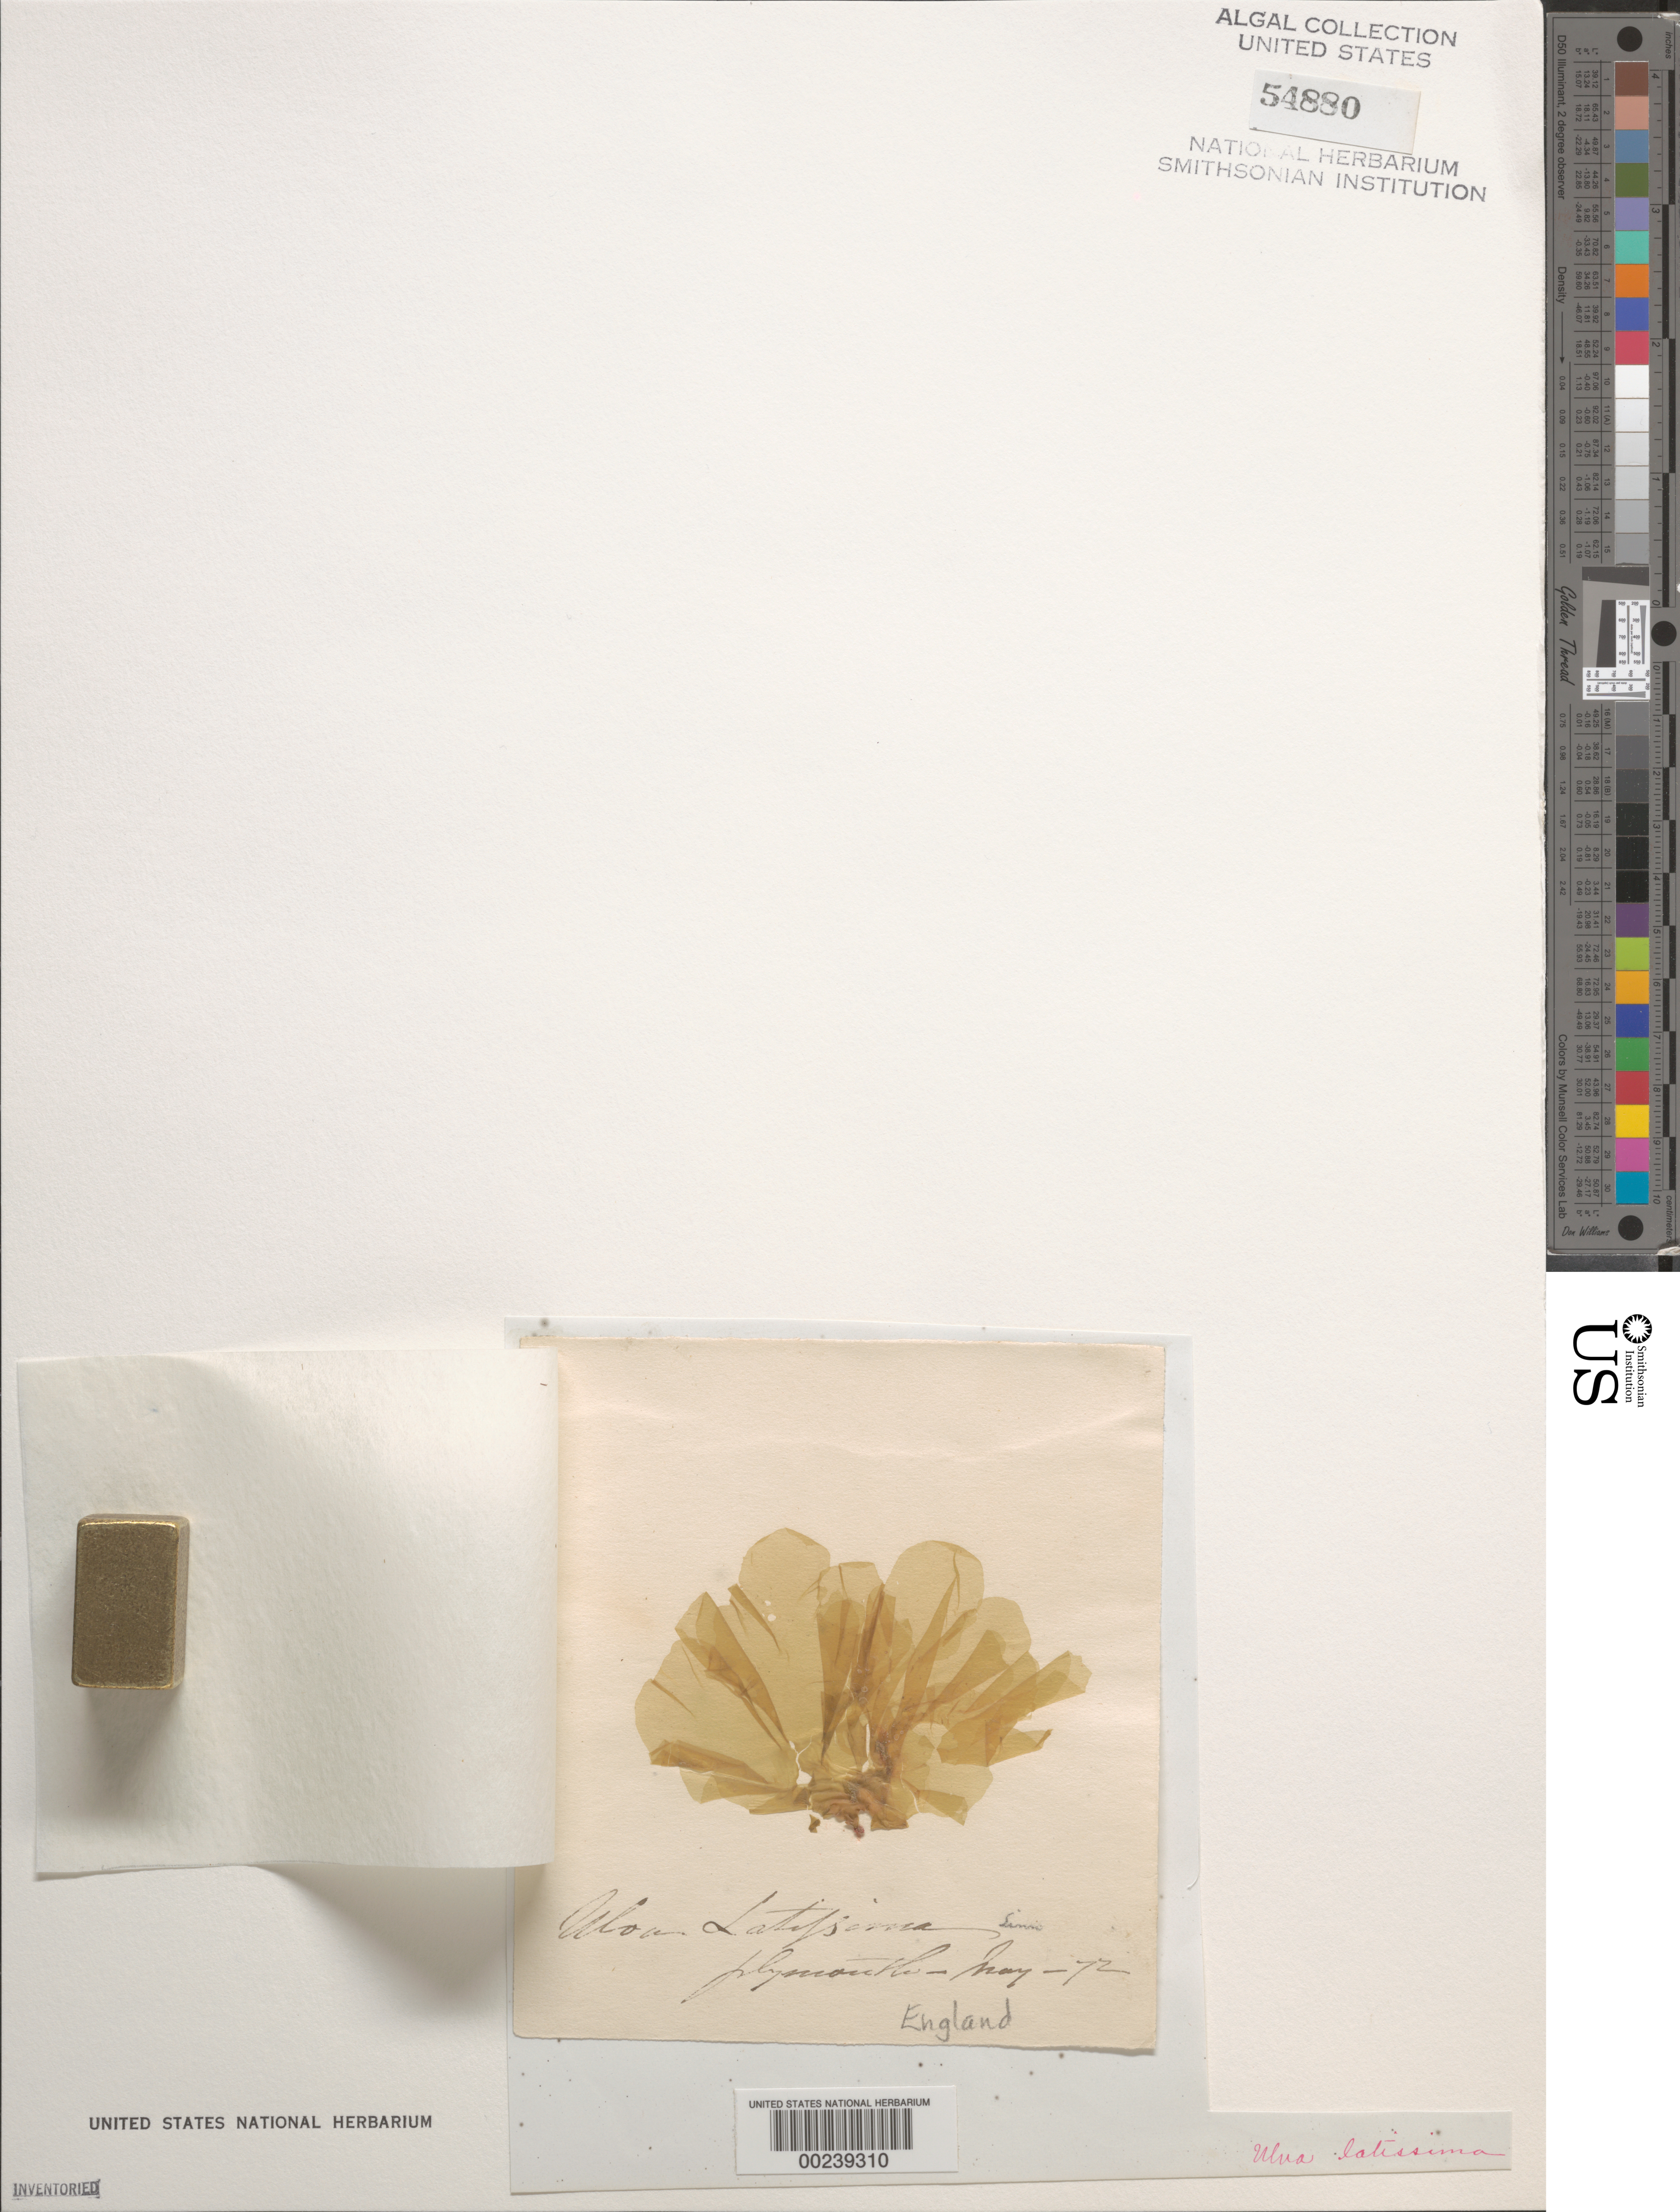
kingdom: Chromista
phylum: Ochrophyta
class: Phaeophyceae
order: Laminariales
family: Laminariaceae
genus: Saccharina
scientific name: Saccharina latissima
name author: C.E. Lane et al.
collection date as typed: May 1872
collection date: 1872-05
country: United Kingdom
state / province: England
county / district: Devon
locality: Plymouth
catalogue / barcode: US 54880